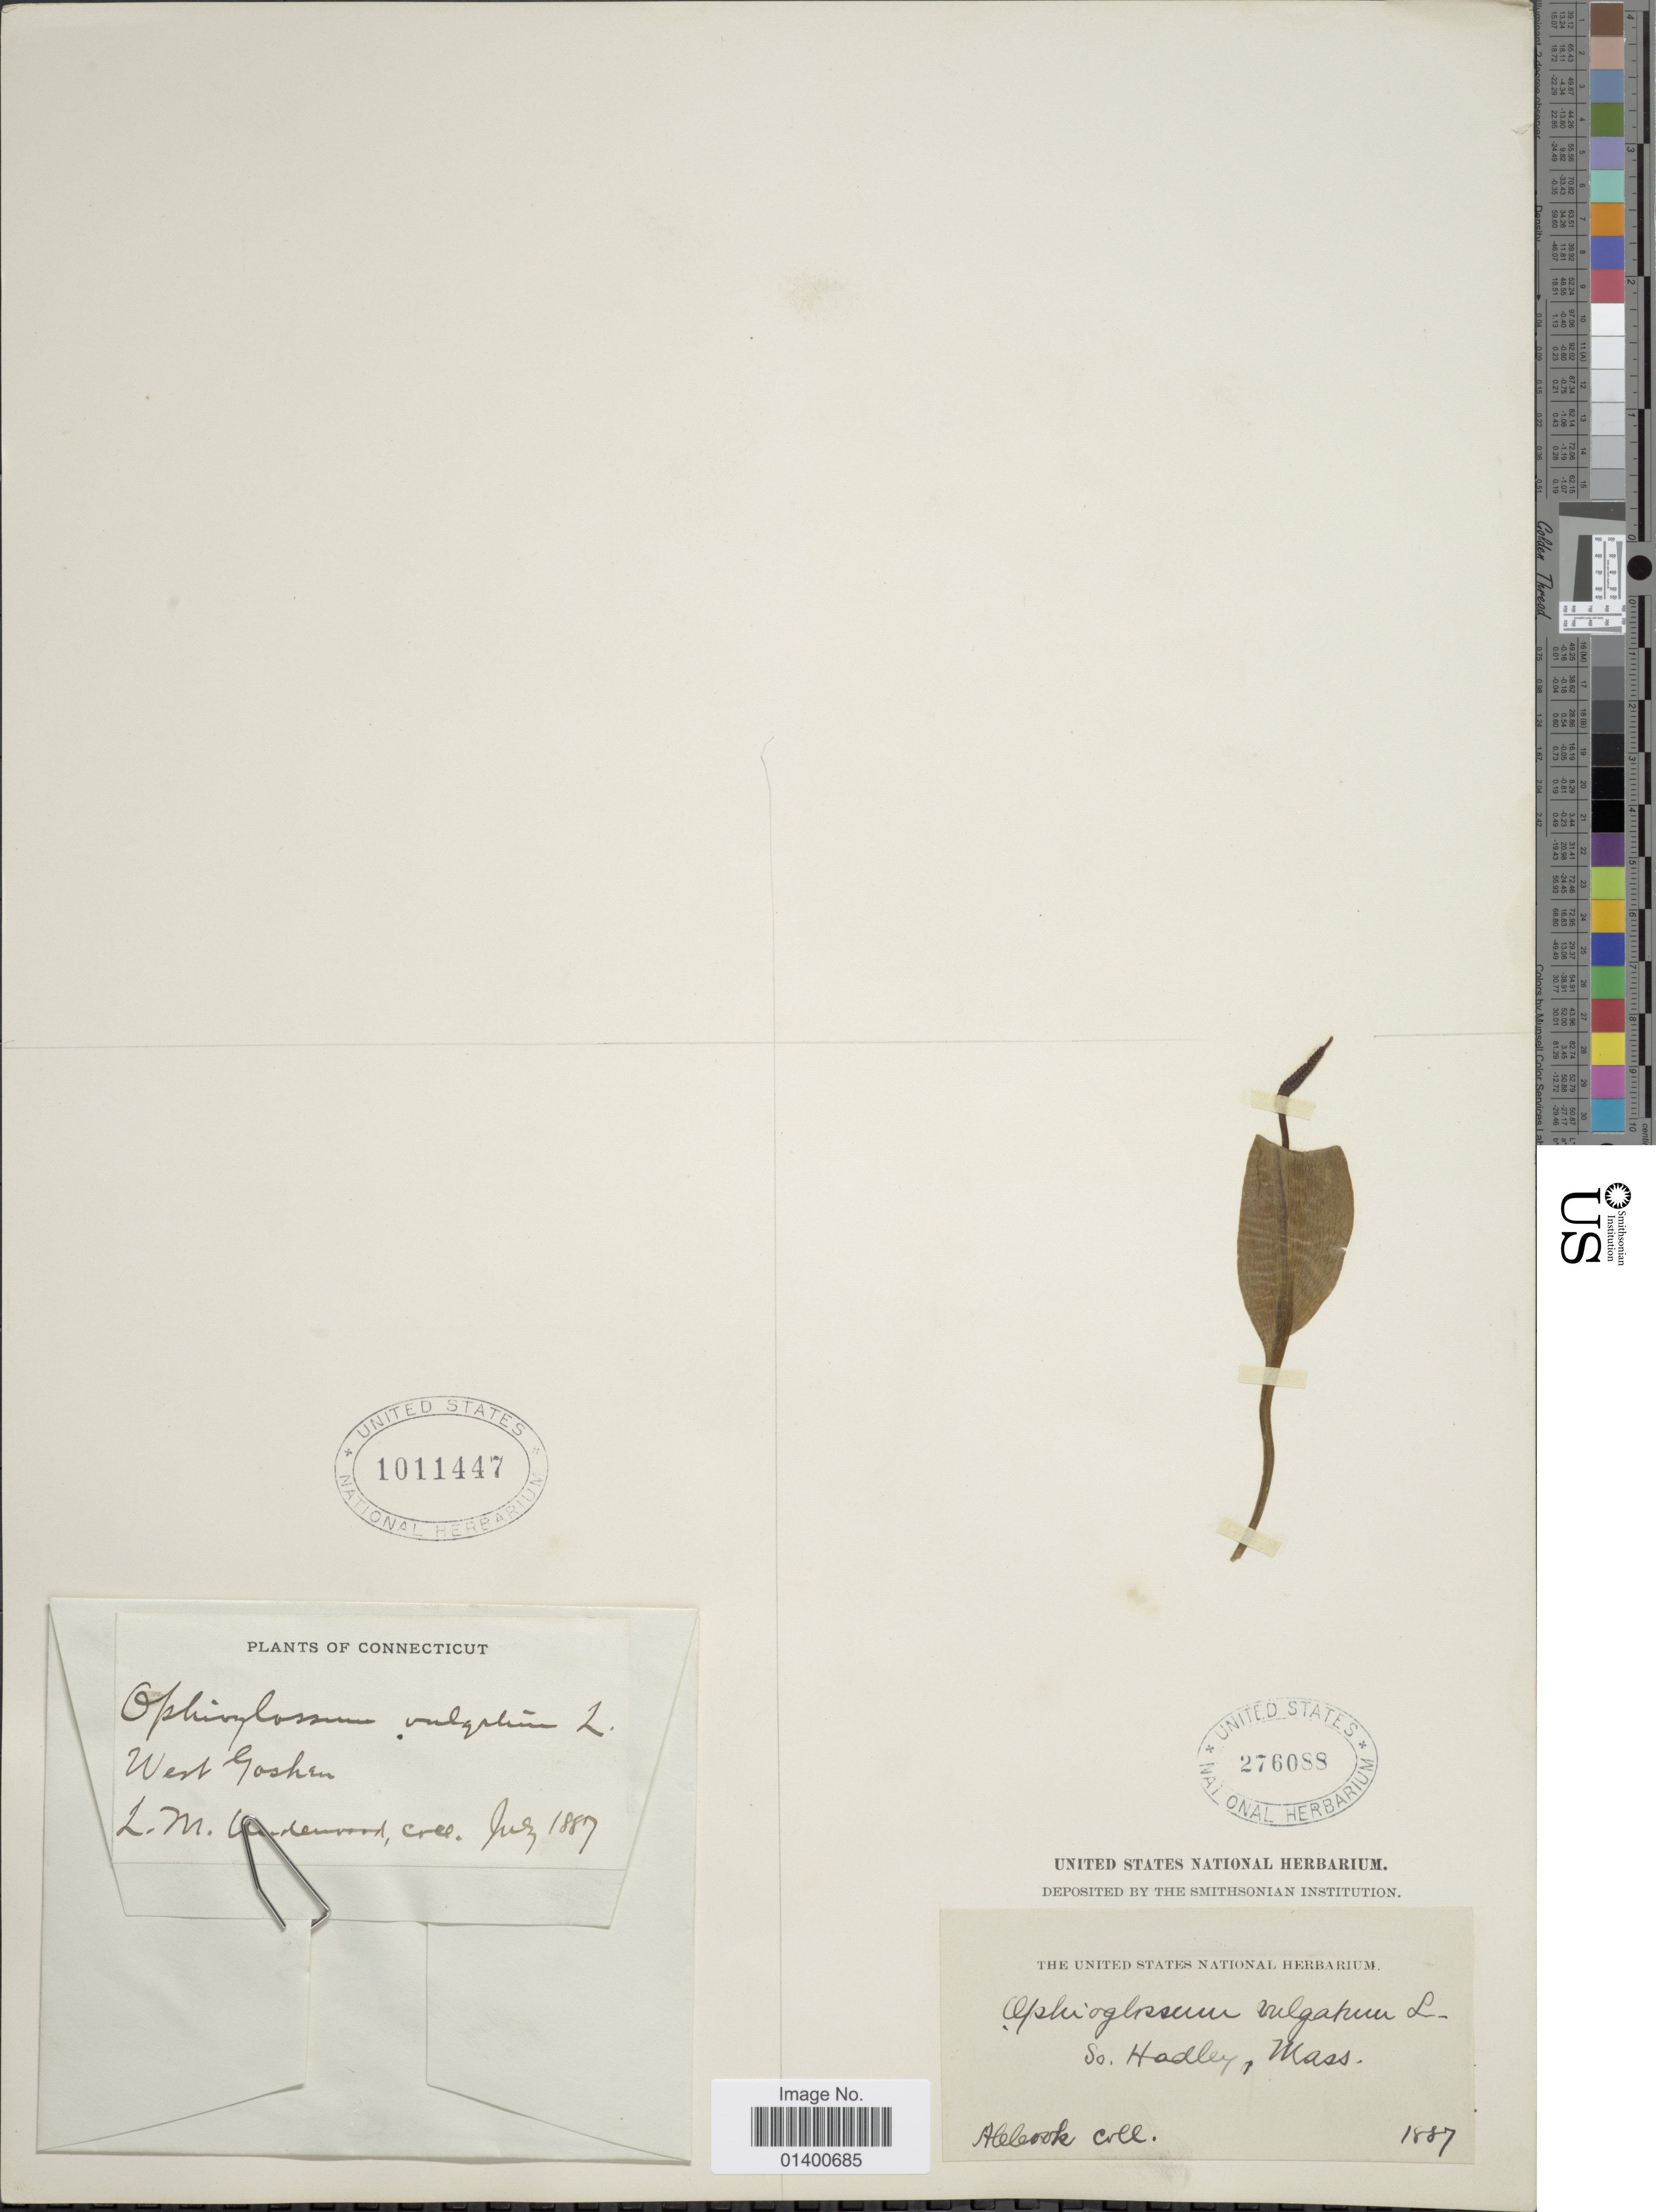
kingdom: Plantae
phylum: Tracheophyta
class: Polypodiopsida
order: Ophioglossales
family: Ophioglossaceae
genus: Ophioglossum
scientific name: Ophioglossum vulgatum var. pseudopodum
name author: (S.F. Blake) Farw.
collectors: A. Cook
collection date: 1887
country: United States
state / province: Massachusetts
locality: So. Hadley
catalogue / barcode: US 276088-2